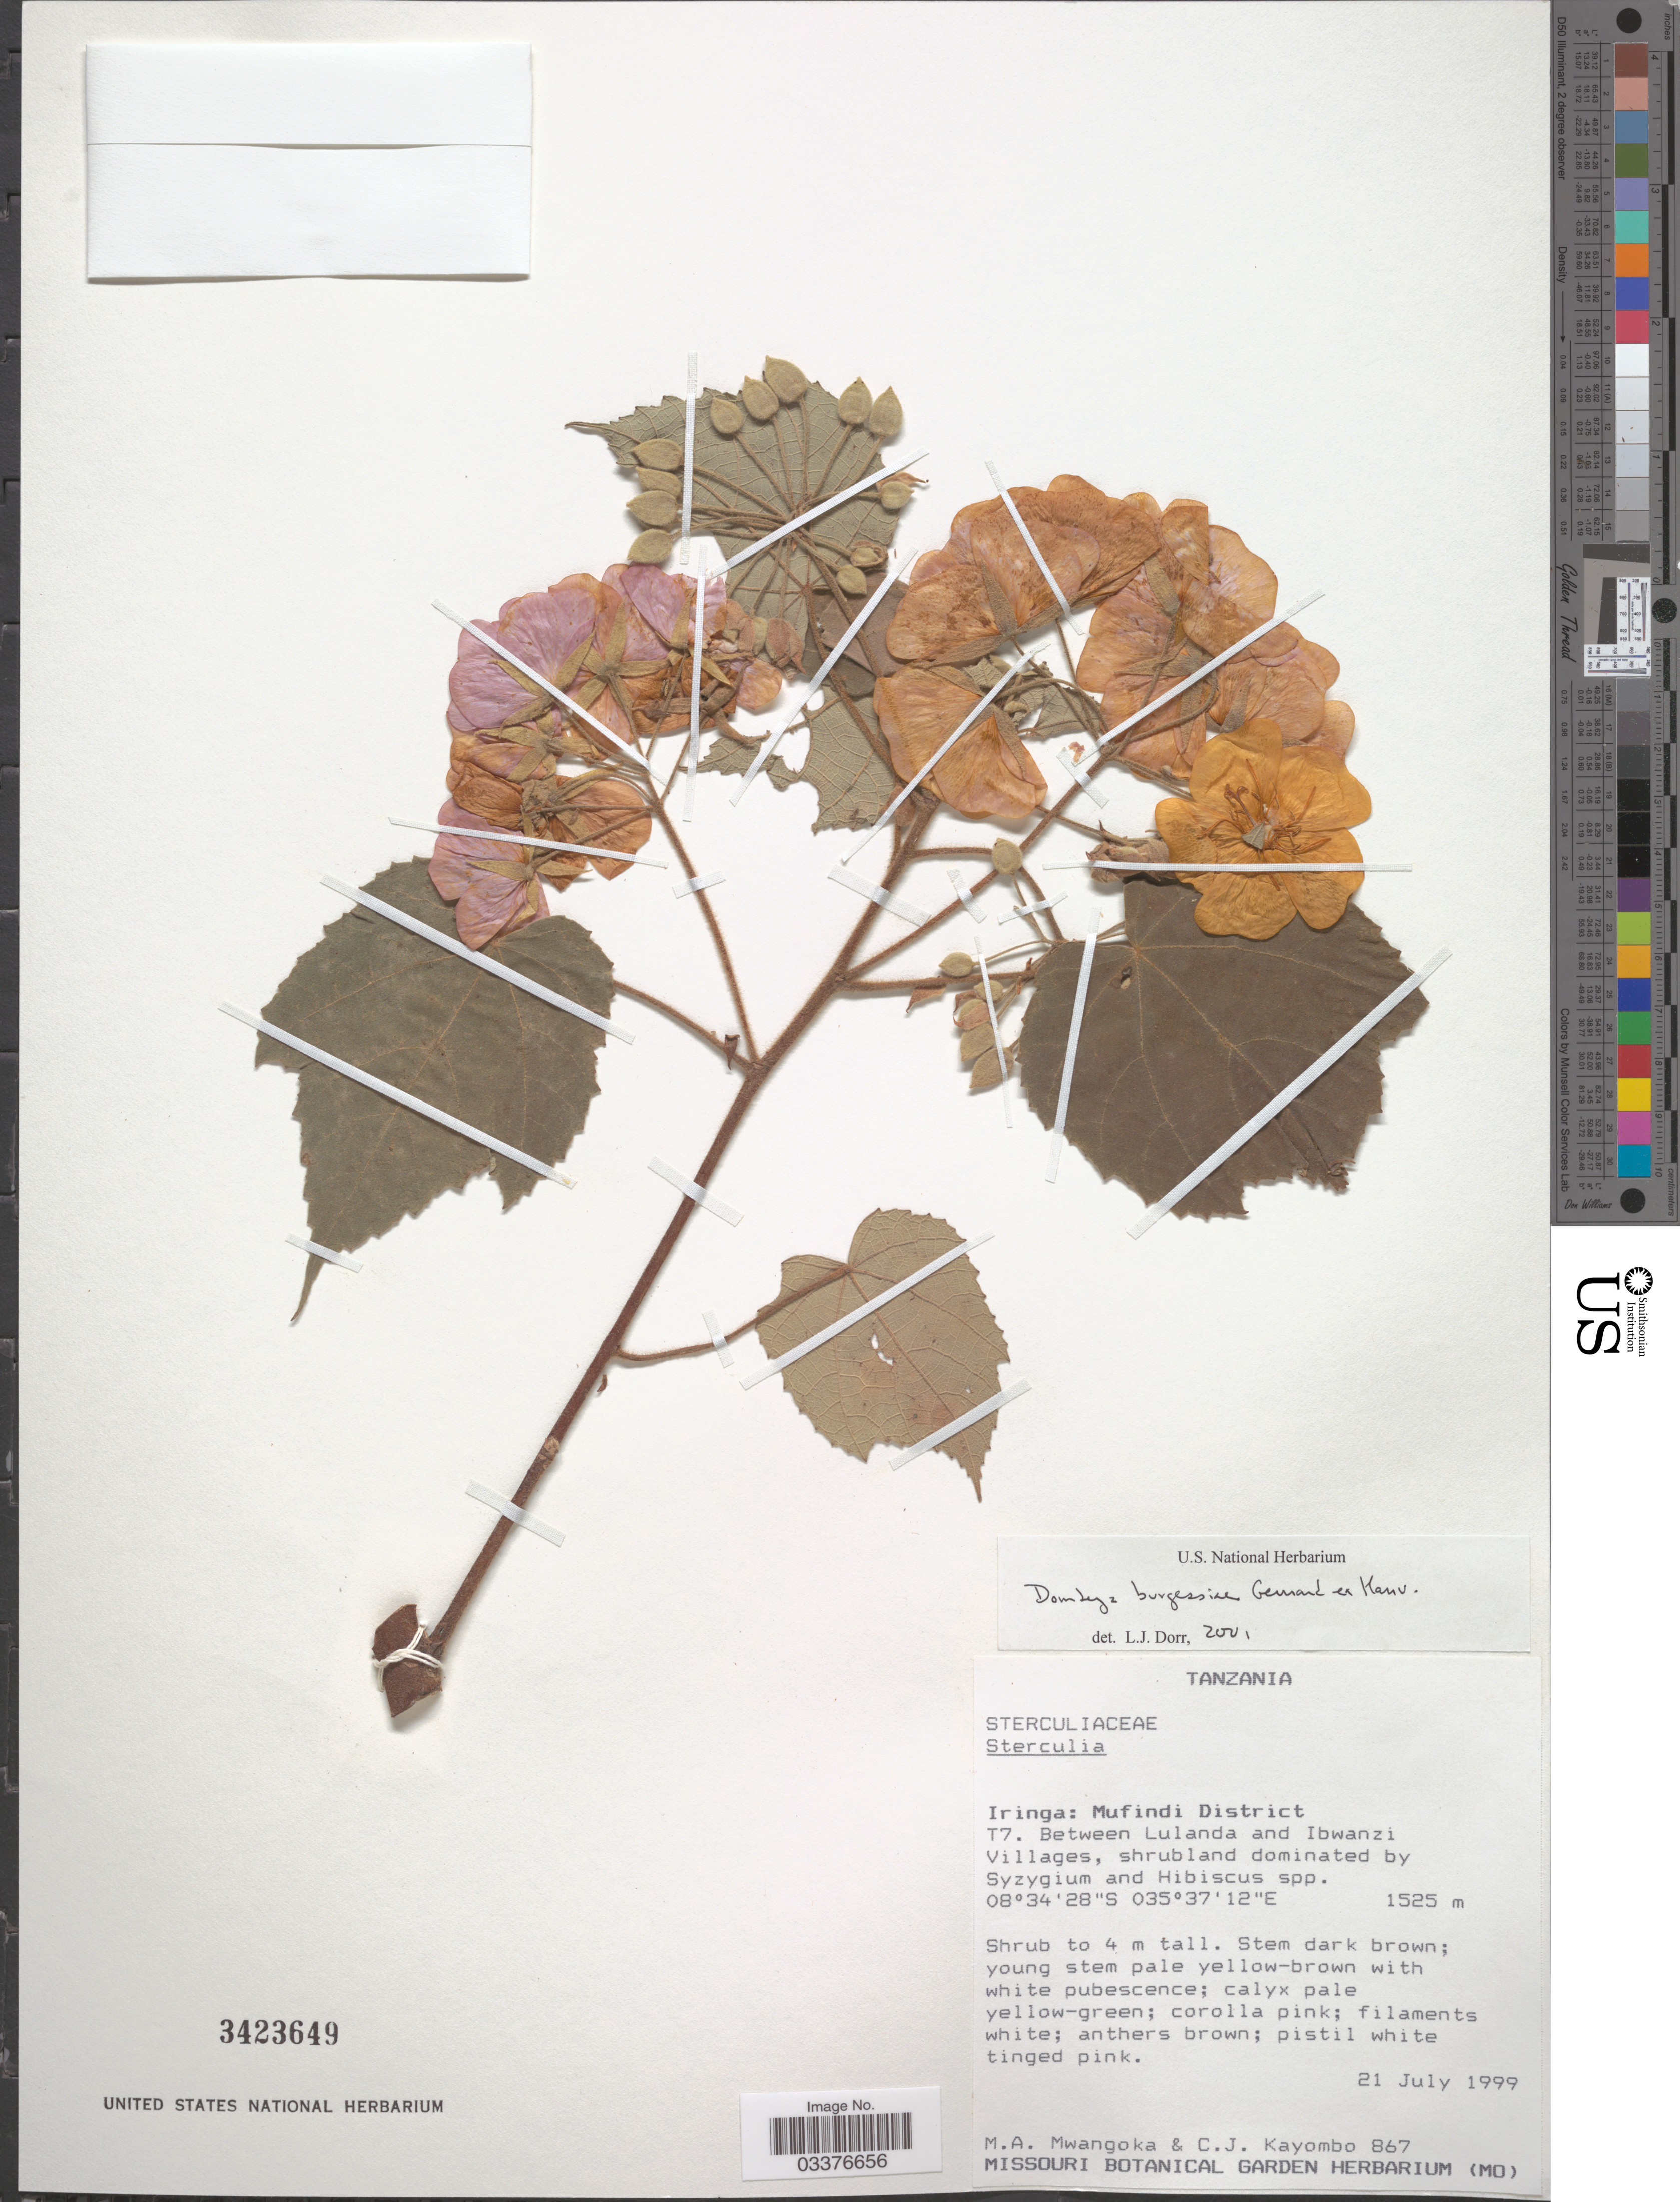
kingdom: Plantae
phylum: Tracheophyta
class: Magnoliopsida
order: Malvales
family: Malvaceae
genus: Dombeya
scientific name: Dombeya burgessiae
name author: Gerrard ex Harv.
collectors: M. A. Mwangoka & C. Kayombo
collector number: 867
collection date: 1999-07-21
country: Tanzania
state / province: Iringa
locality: Mufindi District T7. Between Lulanda and Ibwanzi Villages.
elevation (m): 1525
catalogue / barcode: US 3423649